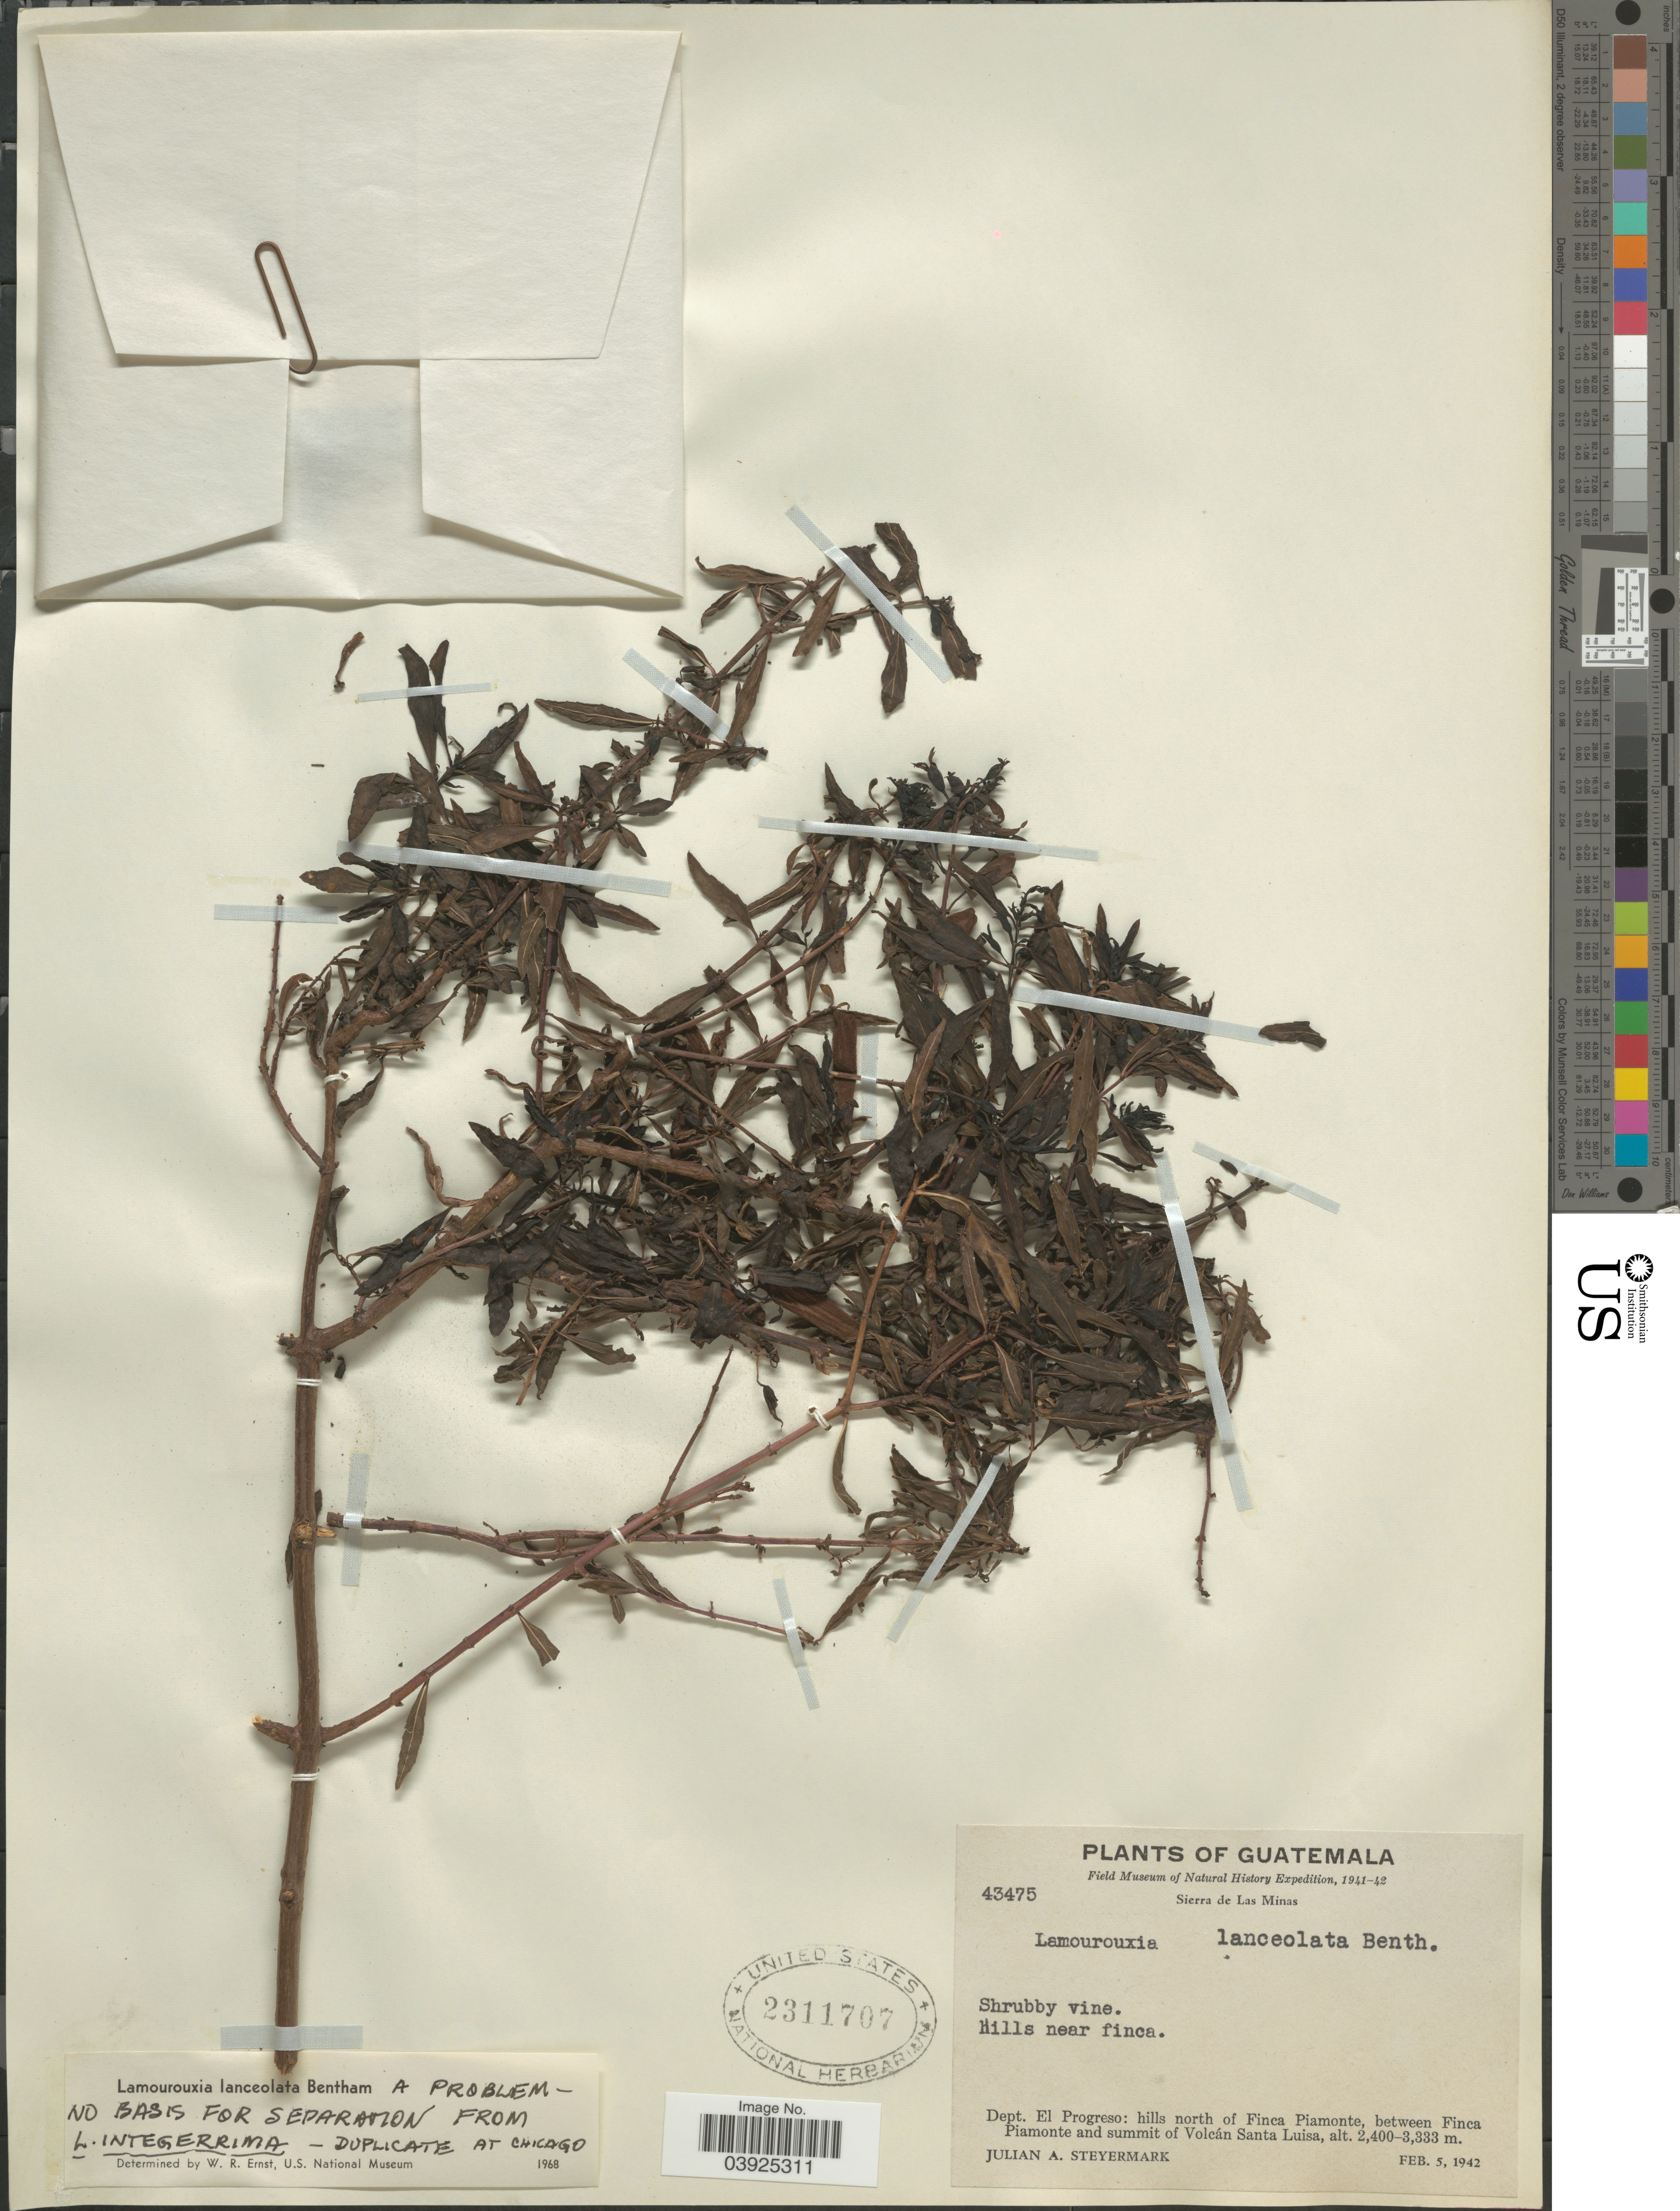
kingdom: Plantae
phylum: Tracheophyta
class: Magnoliopsida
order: Lamiales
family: Orobanchaceae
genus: Lamourouxia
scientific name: Lamourouxia integerrima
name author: Donn. Sm.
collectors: J. Steyermark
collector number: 43475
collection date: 1942-02-05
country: Guatemala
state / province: El Progreso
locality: Sierra de Las Minas. Dept. El Progreso: hills north of Finca Piamonte, between Finca Piamonte and summit of Volcán Santa Luisa.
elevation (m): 2400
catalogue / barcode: US 2311707